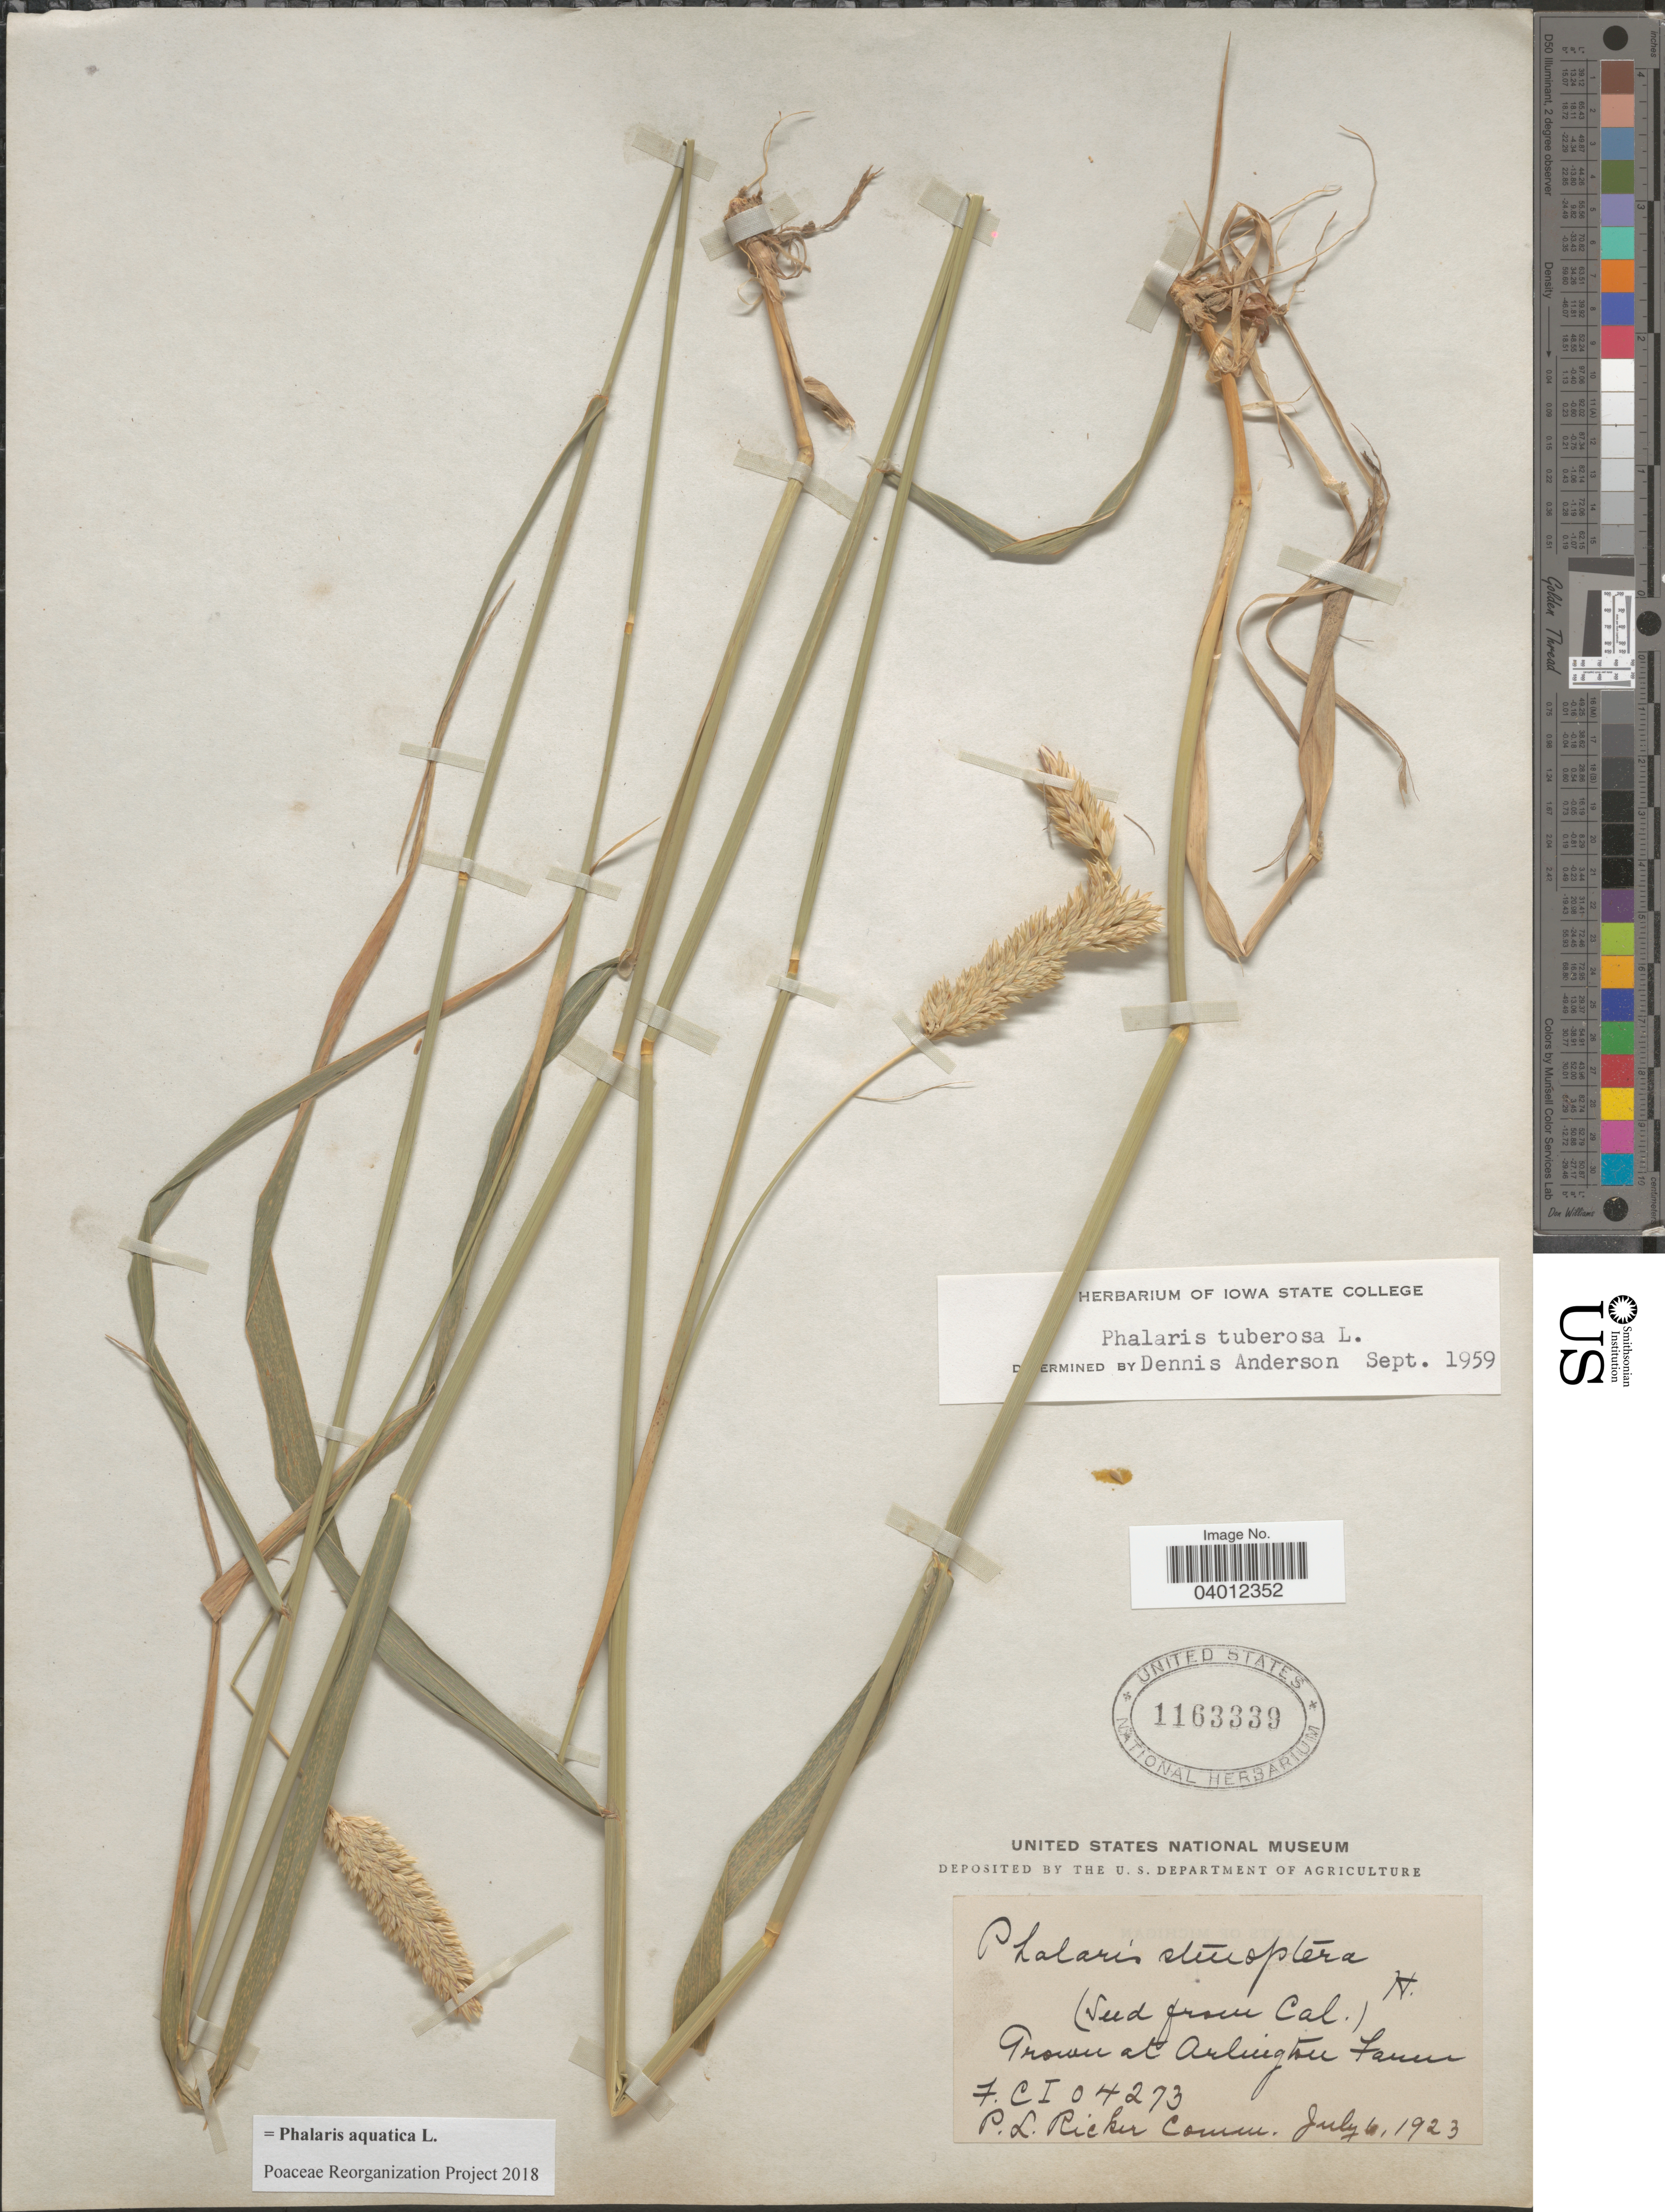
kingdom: Plantae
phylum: Tracheophyta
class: Liliopsida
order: Poales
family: Poaceae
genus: Phalaris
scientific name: Phalaris aquatica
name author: L.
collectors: P. Ricker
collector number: F.C.I. 04273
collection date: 1923-07-06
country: United States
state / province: Virginia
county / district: Arlington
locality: Grown at Arlington Farm.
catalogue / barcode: US 1163339